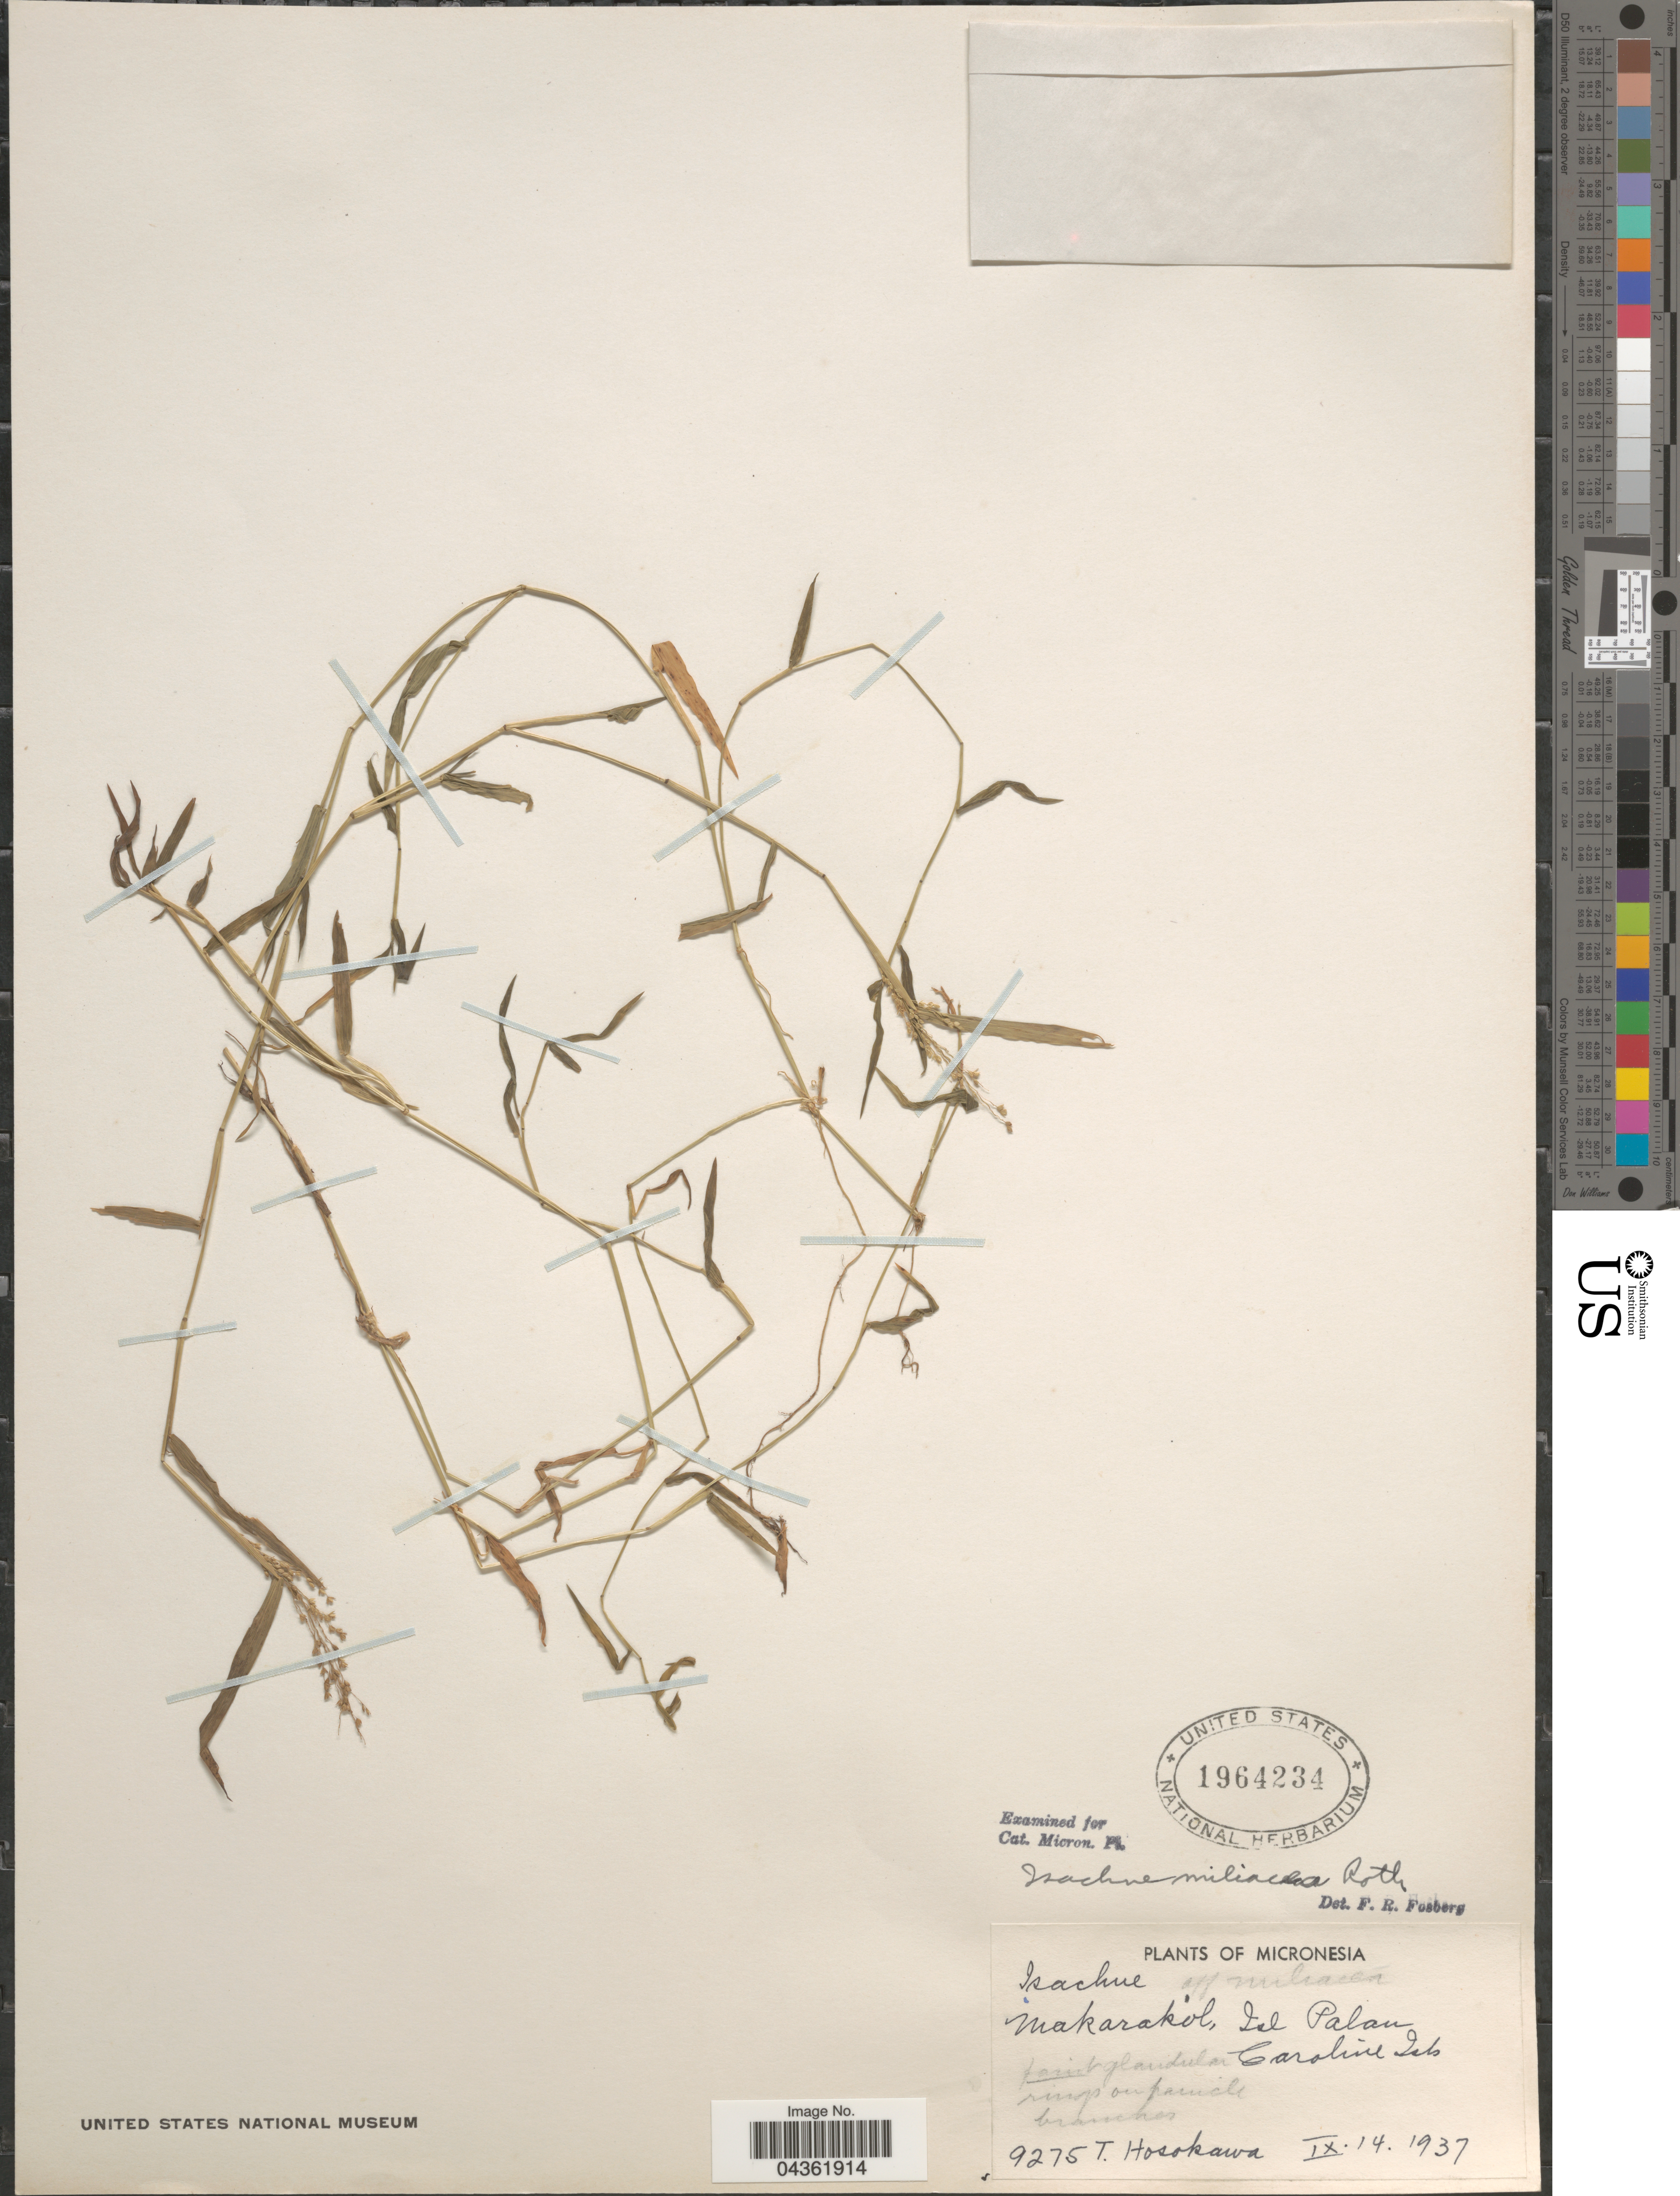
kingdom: Plantae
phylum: Tracheophyta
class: Liliopsida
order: Poales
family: Poaceae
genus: Isachne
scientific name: Isachne minutula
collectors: T. Hosokawa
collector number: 9275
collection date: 1937-09-14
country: Palau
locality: Micronesia. Makarakol, Isl. Palau. Caroline Isls.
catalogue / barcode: US 1964234